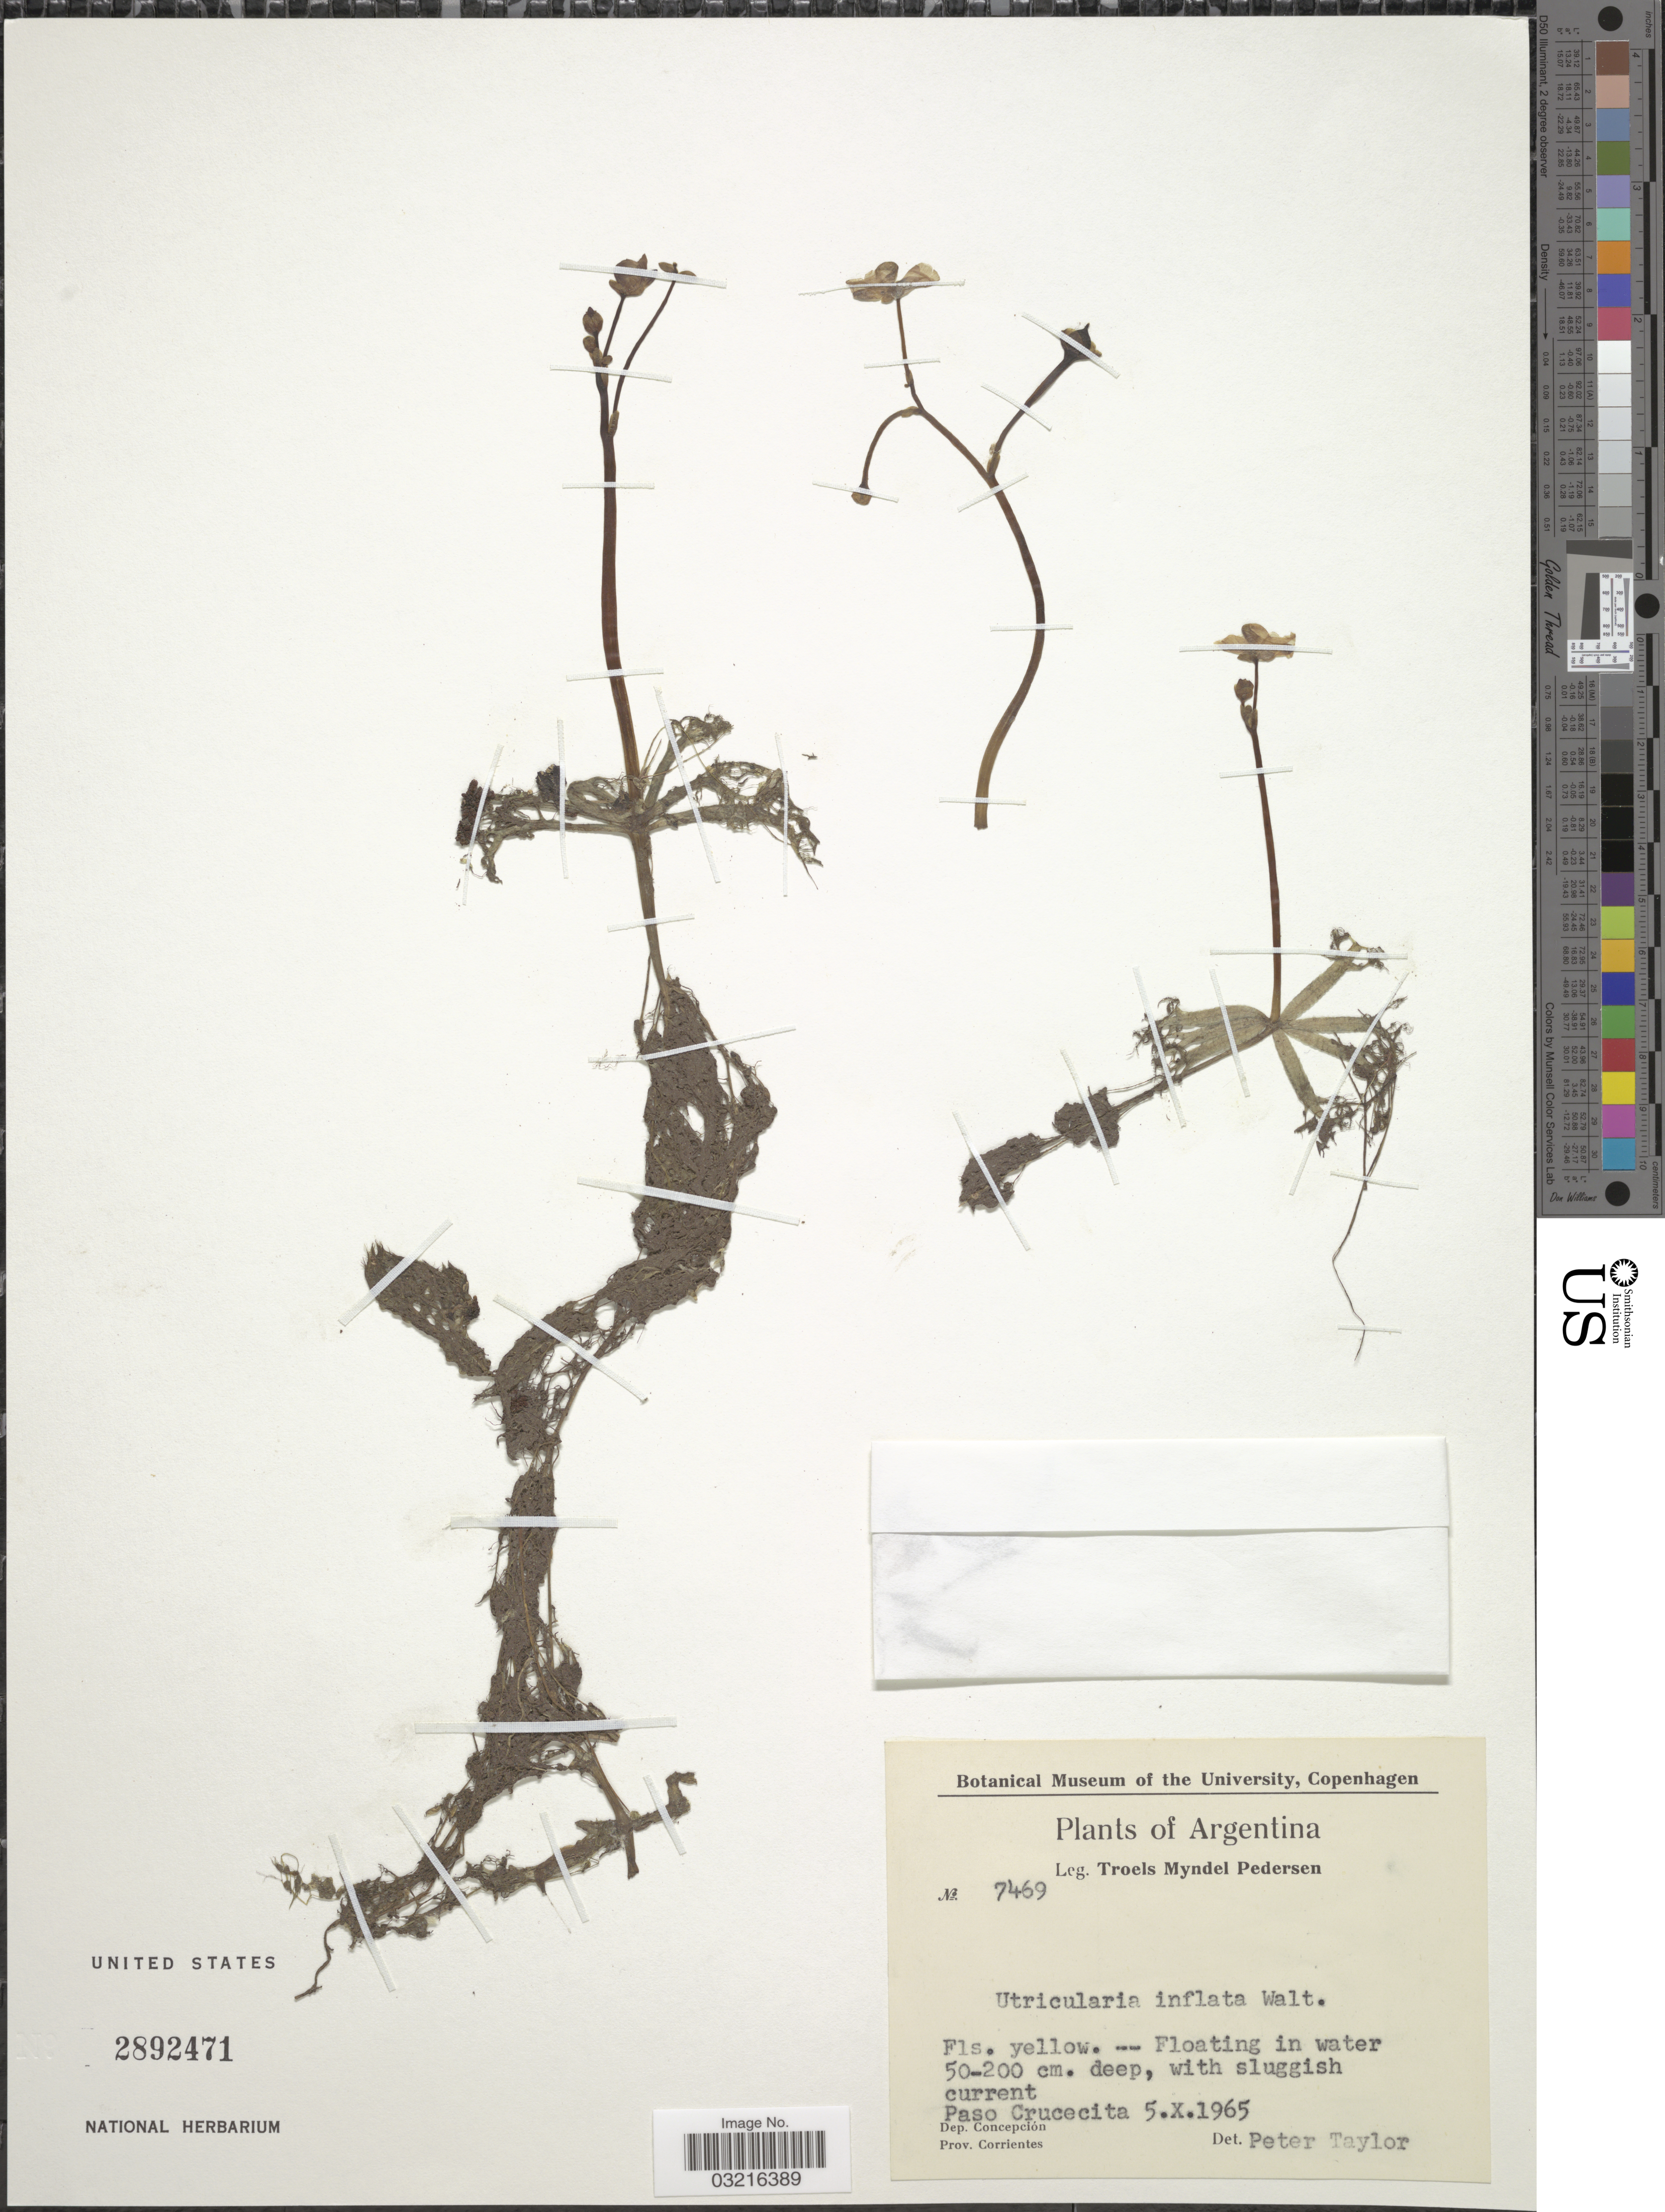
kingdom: Plantae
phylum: Tracheophyta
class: Magnoliopsida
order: Lamiales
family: Lentibulariaceae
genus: Utricularia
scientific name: Utricularia inflata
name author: Walter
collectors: T. Pederson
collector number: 7469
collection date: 1965-10-05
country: Argentina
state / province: Corrientes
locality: Paso Crucecita, Dep. Concepción.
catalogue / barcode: US 2892471